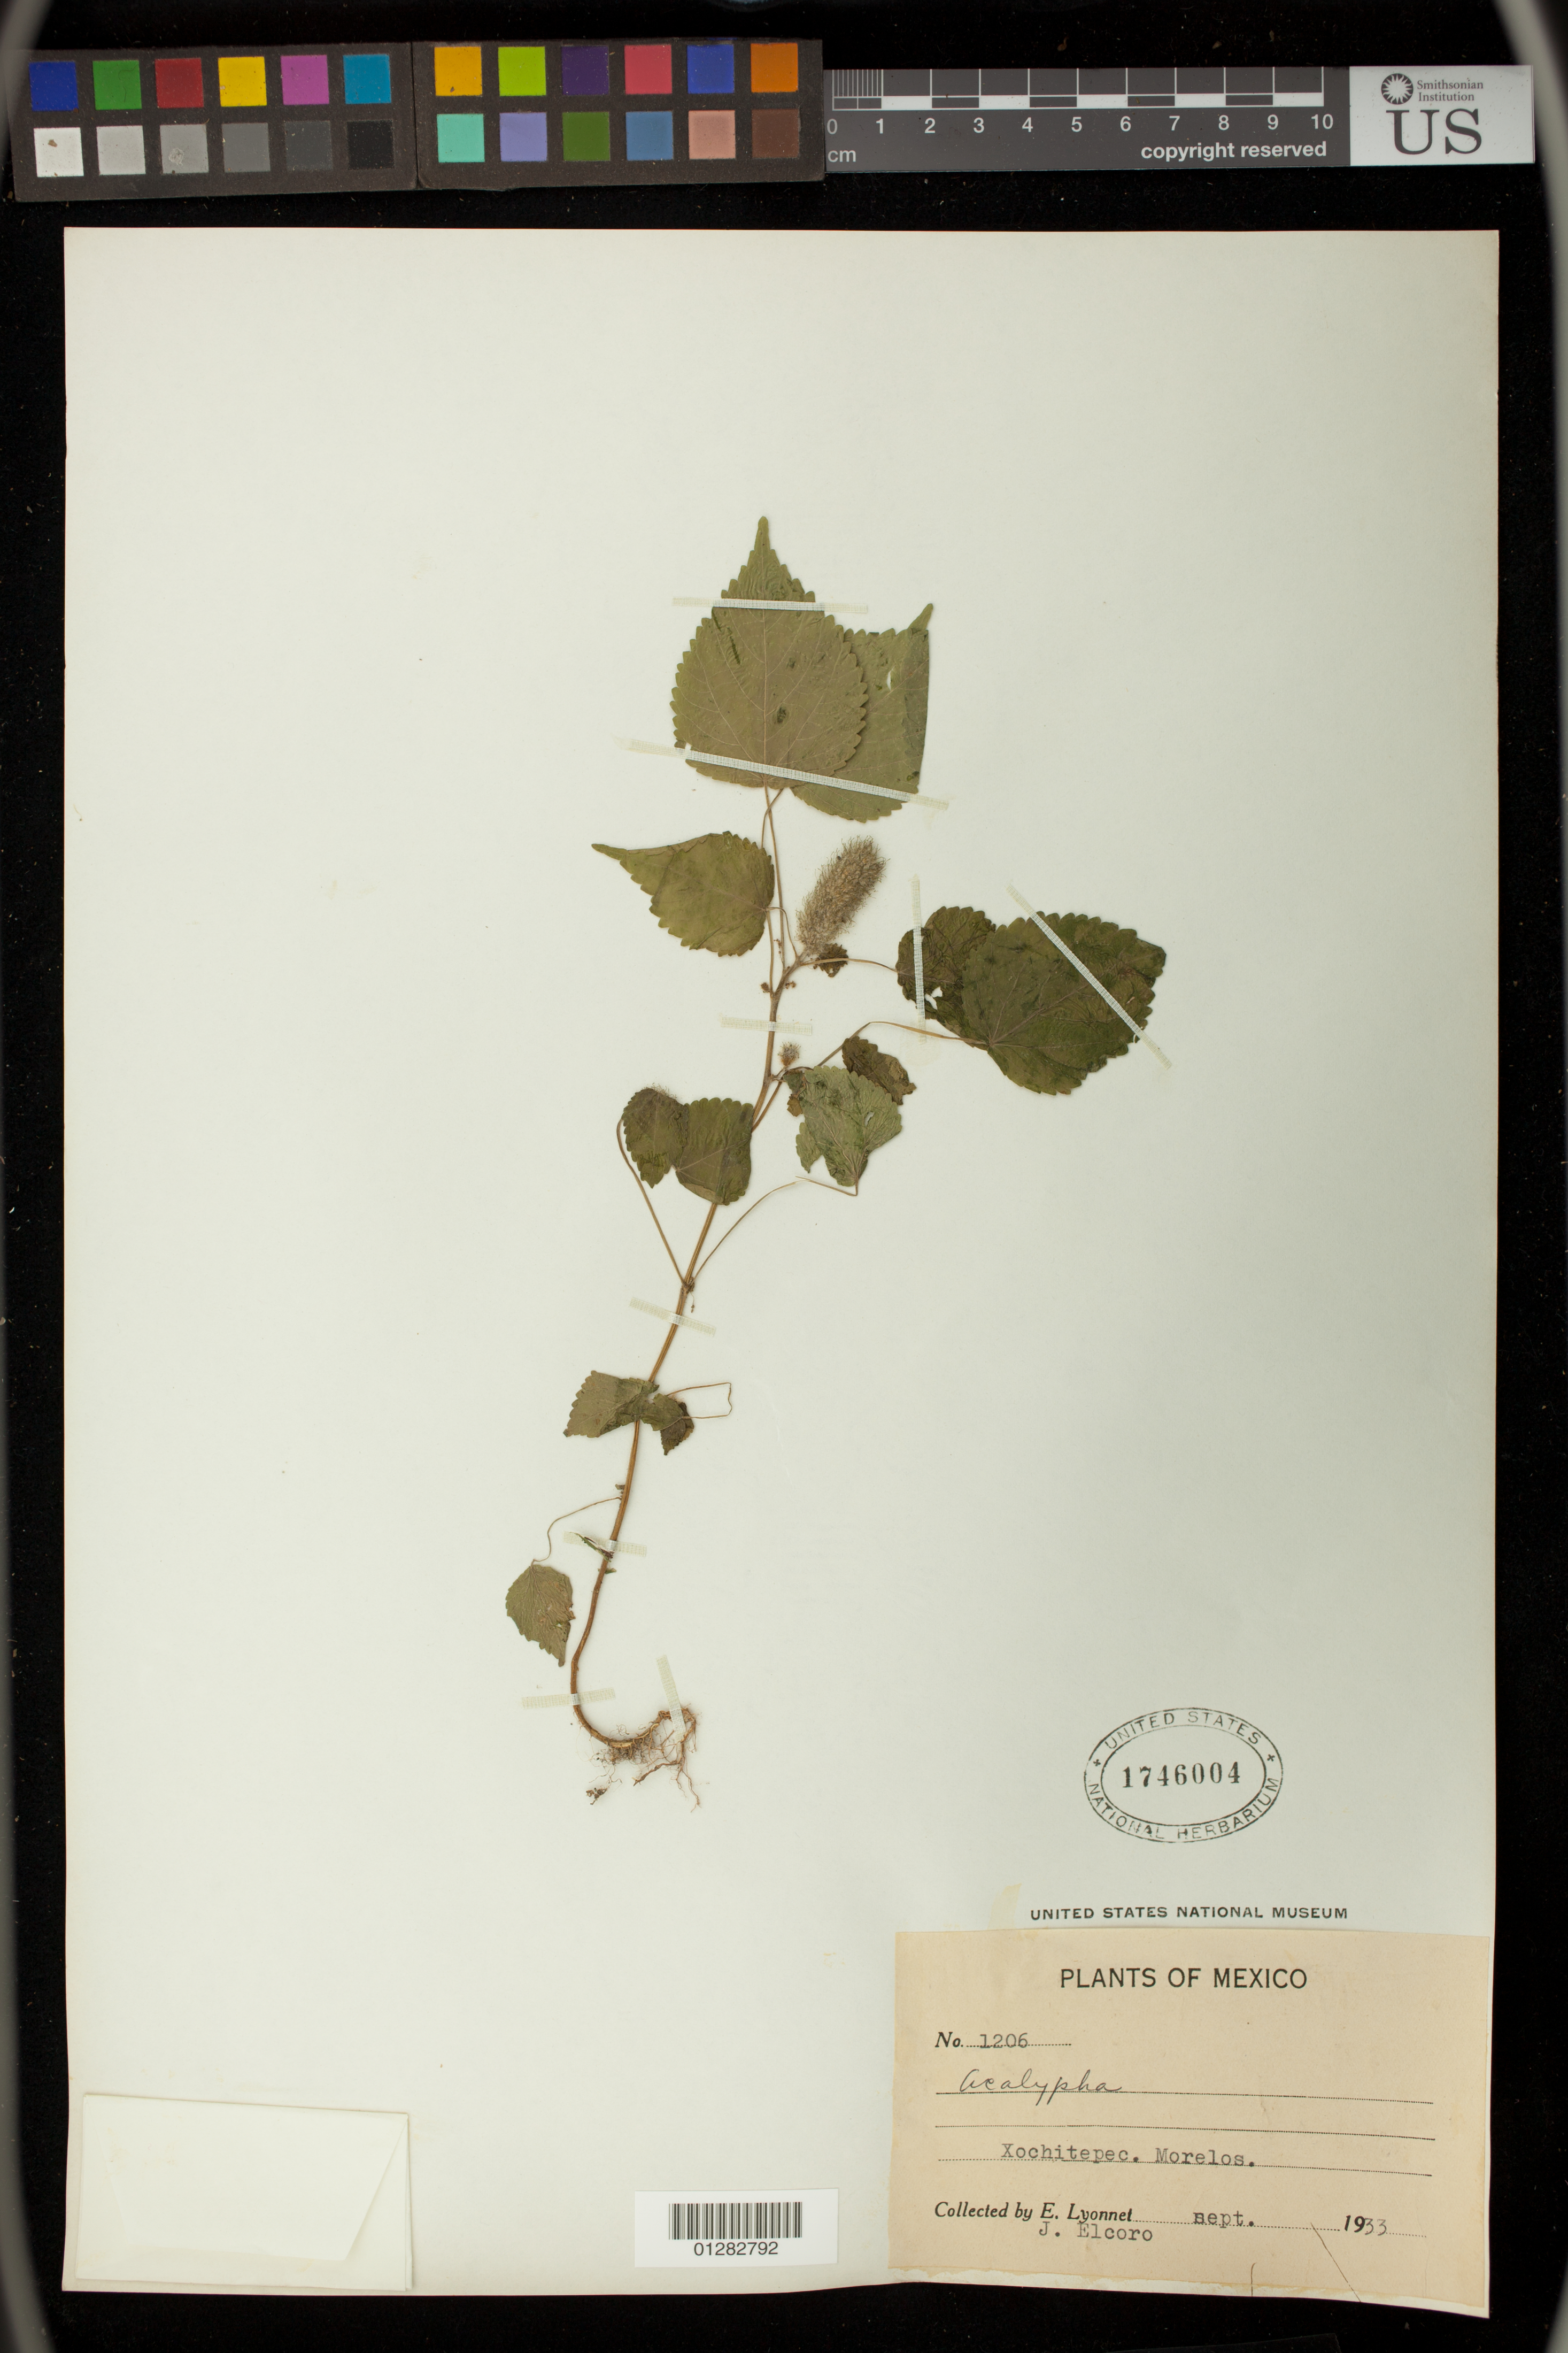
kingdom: Plantae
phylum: Tracheophyta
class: Magnoliopsida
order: Malpighiales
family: Euphorbiaceae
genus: Acalypha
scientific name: Acalypha sp.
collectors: E. Lyonnet & J. Elcoro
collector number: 1206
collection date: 1933-09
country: Mexico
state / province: Morelos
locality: Xochitepec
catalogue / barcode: US 1746004